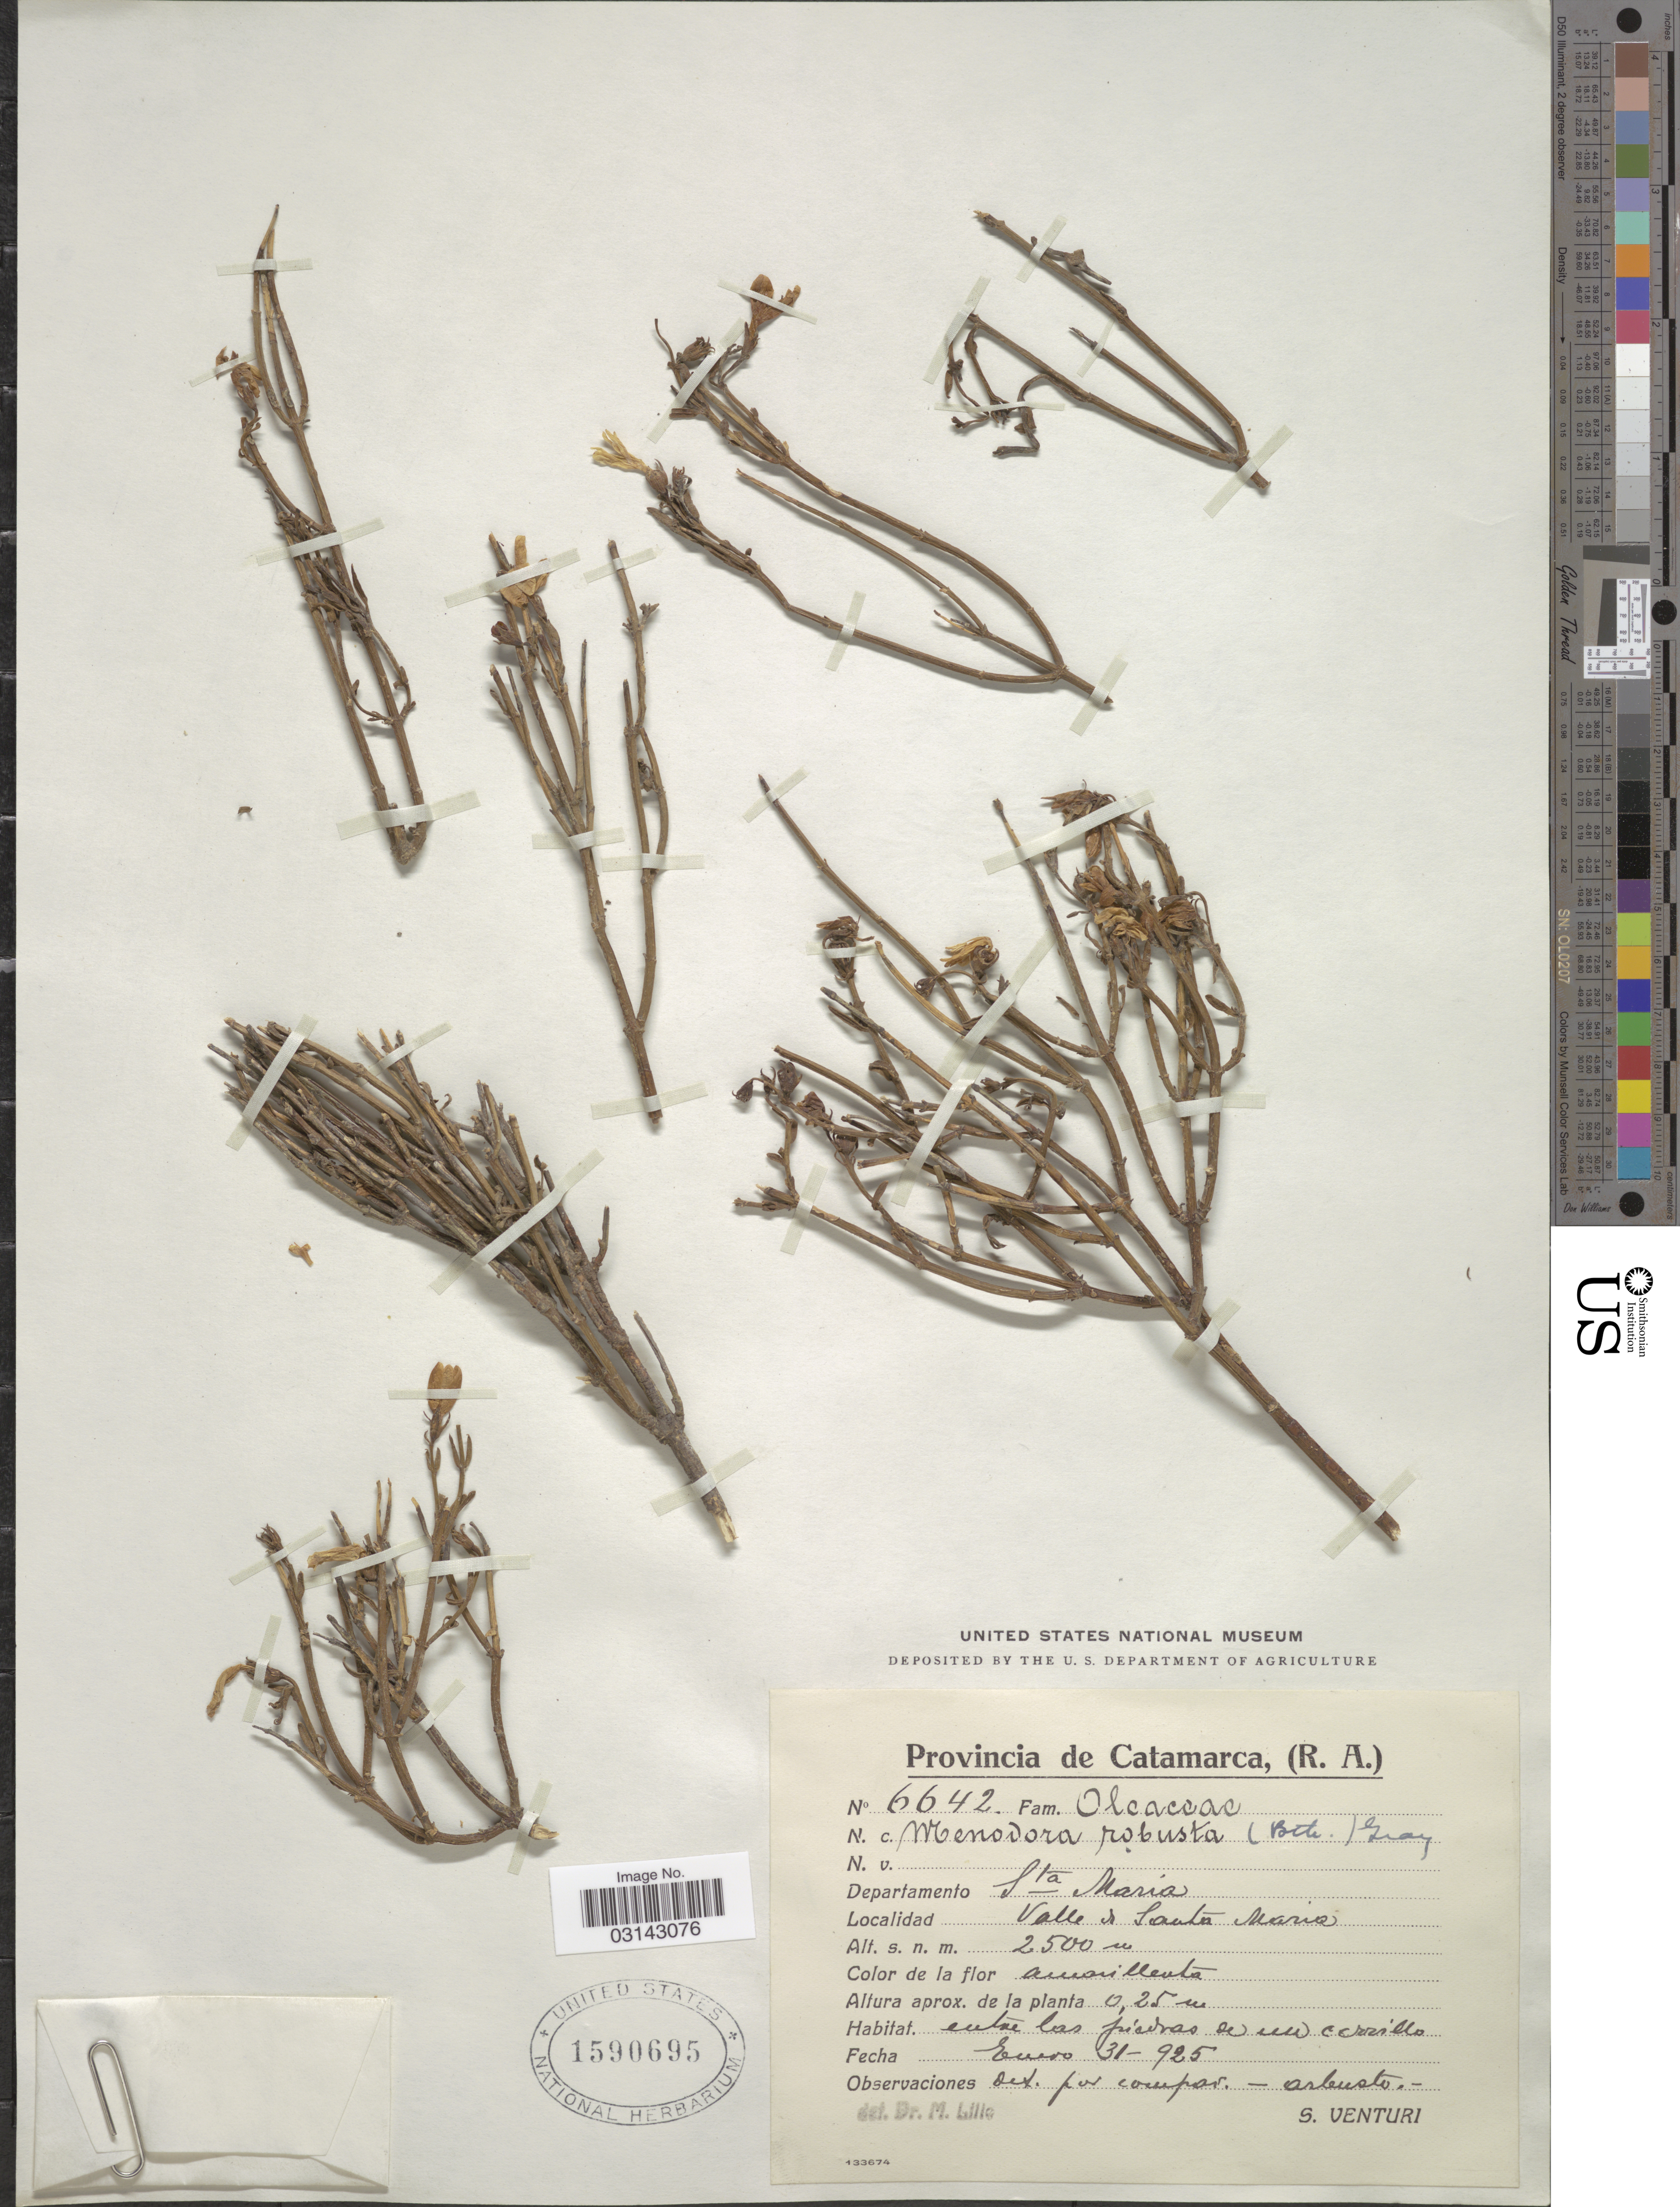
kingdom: Plantae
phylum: Tracheophyta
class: Magnoliopsida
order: Lamiales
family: Oleaceae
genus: Menodora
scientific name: Menodora robusta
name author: (Benth.) A. Gray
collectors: S. Venturi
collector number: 6642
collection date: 1925-01-31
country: Argentina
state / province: Catamarca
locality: Departamento Sta Maria. Valle de Santa Maria.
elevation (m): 2500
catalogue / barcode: US 1590695